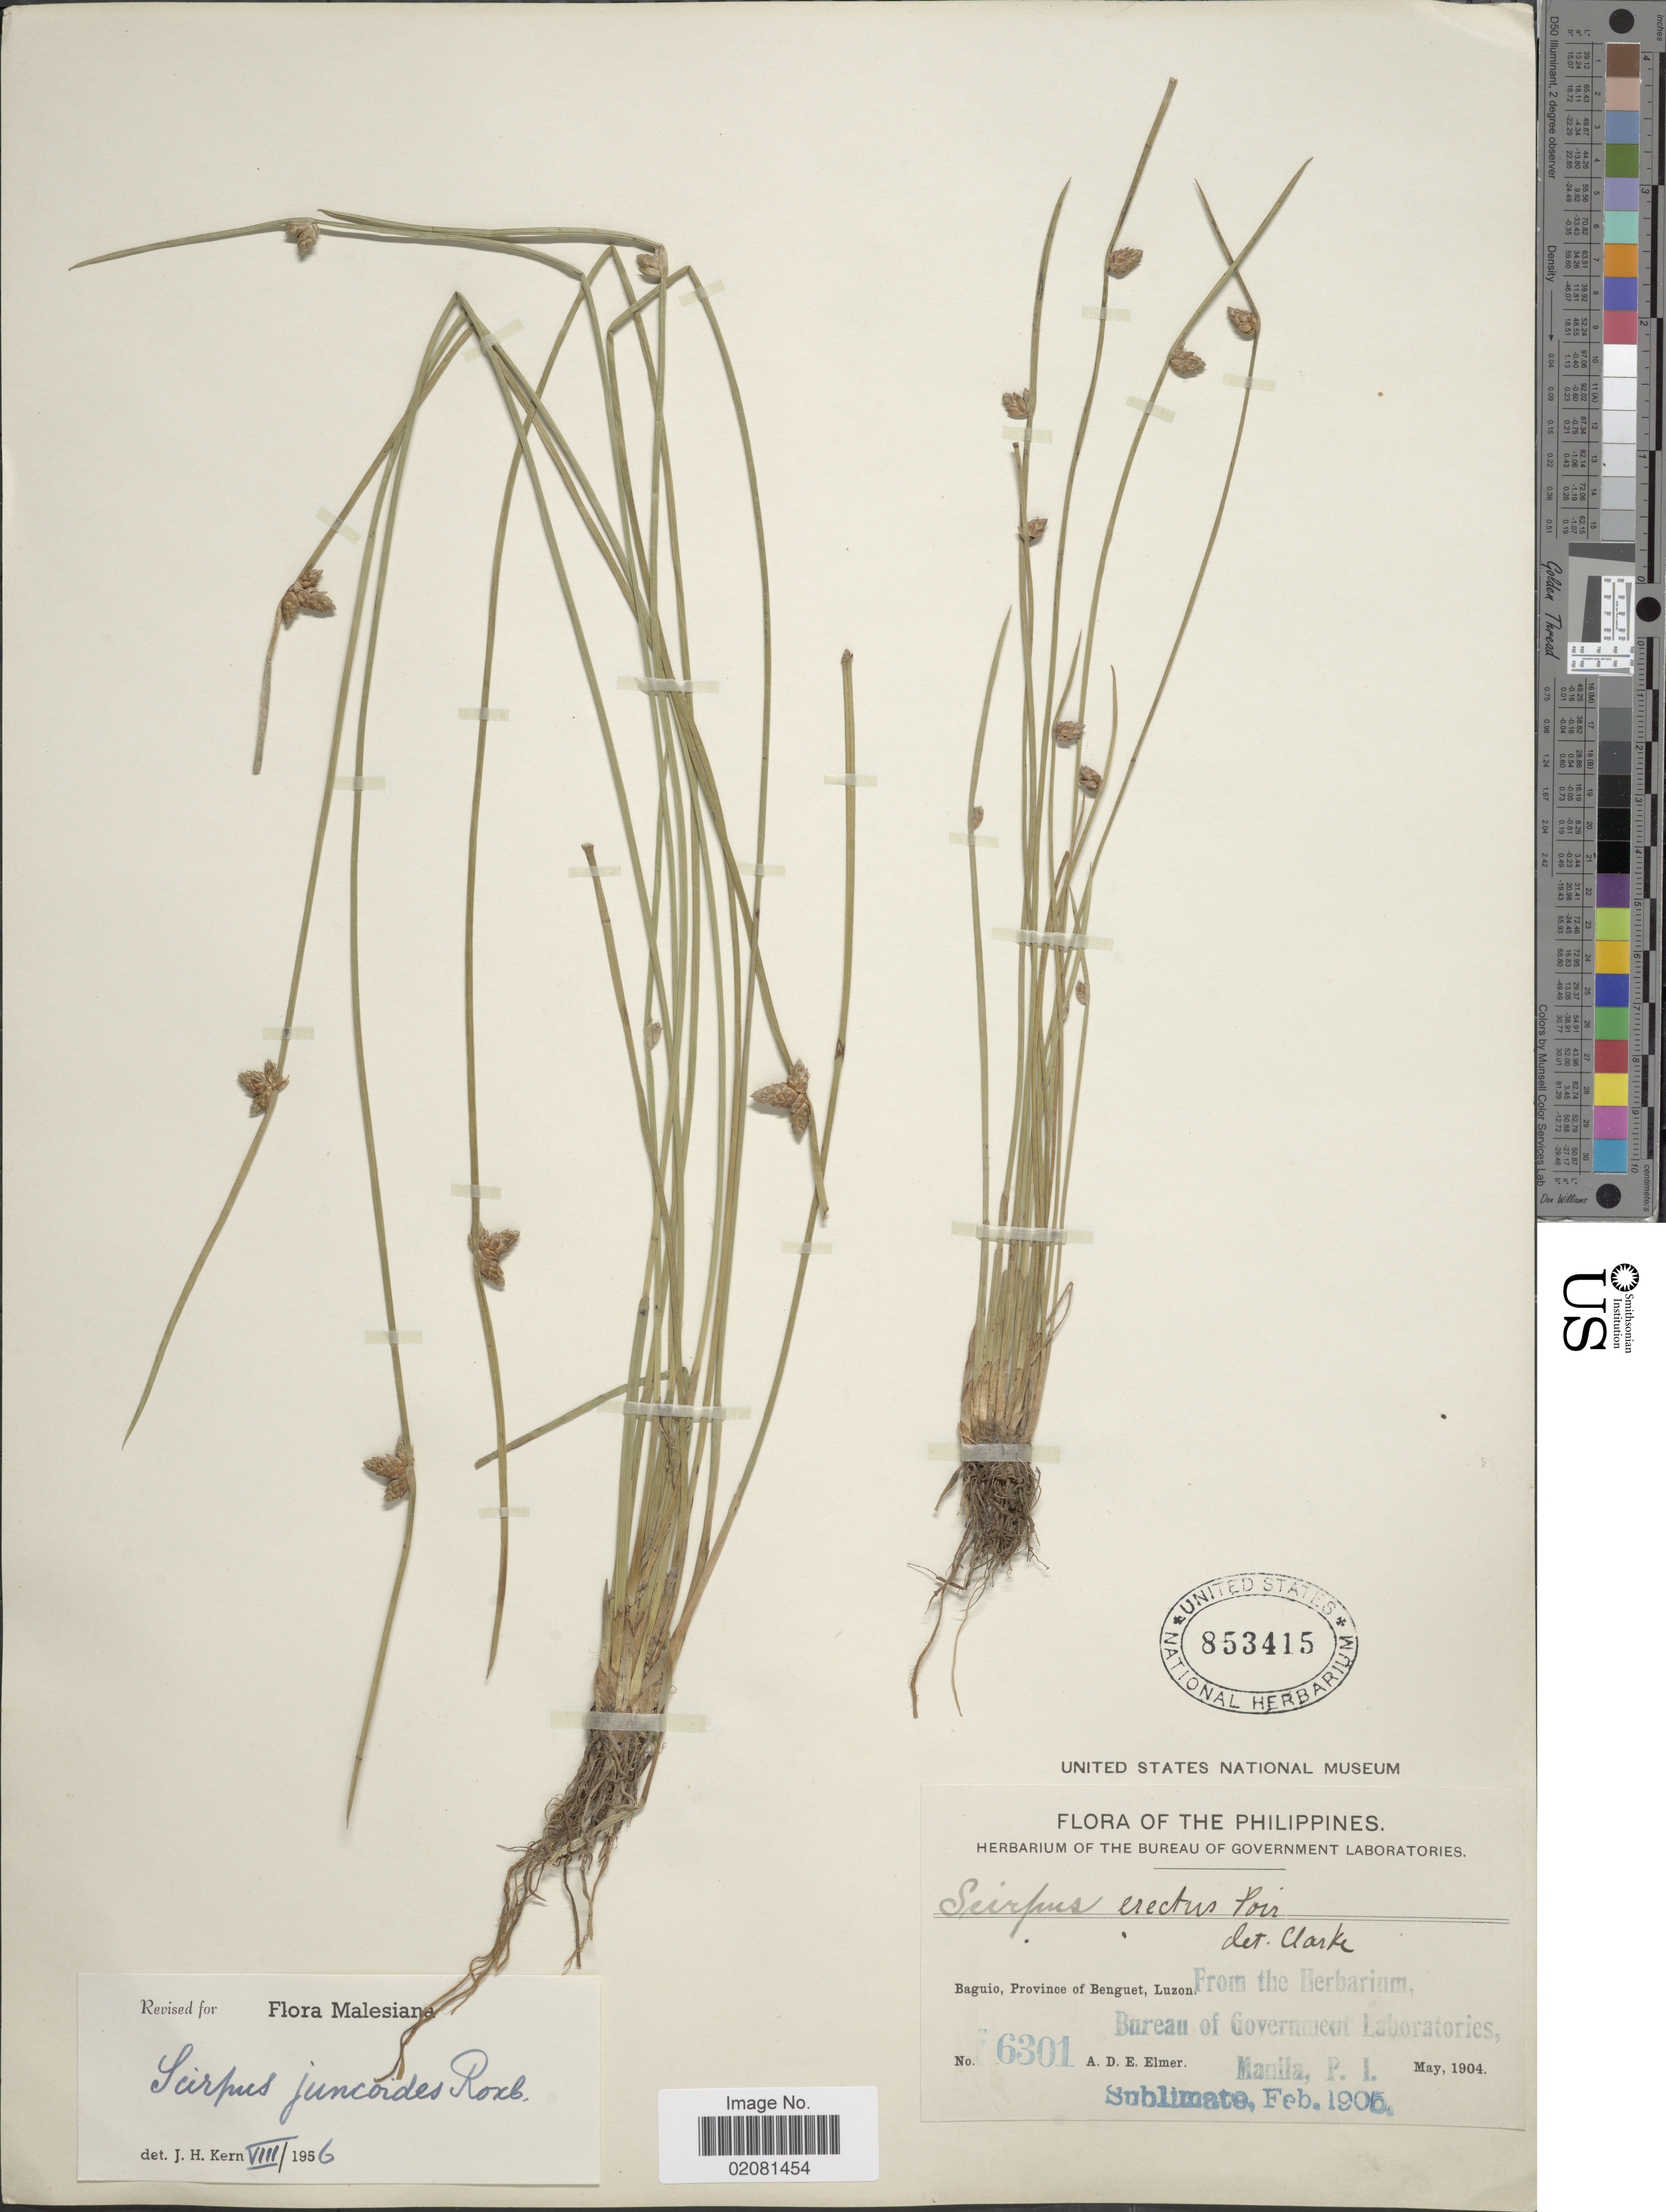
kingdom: Plantae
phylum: Tracheophyta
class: Liliopsida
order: Poales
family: Cyperaceae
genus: Schoenoplectus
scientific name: Schoenoplectus juncoides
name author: (Roxb.) Palla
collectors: A. D. E. Elmer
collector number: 6301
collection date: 1904-05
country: Philippines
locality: Baguio, Province of Benguet, Luzon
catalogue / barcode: US 853415